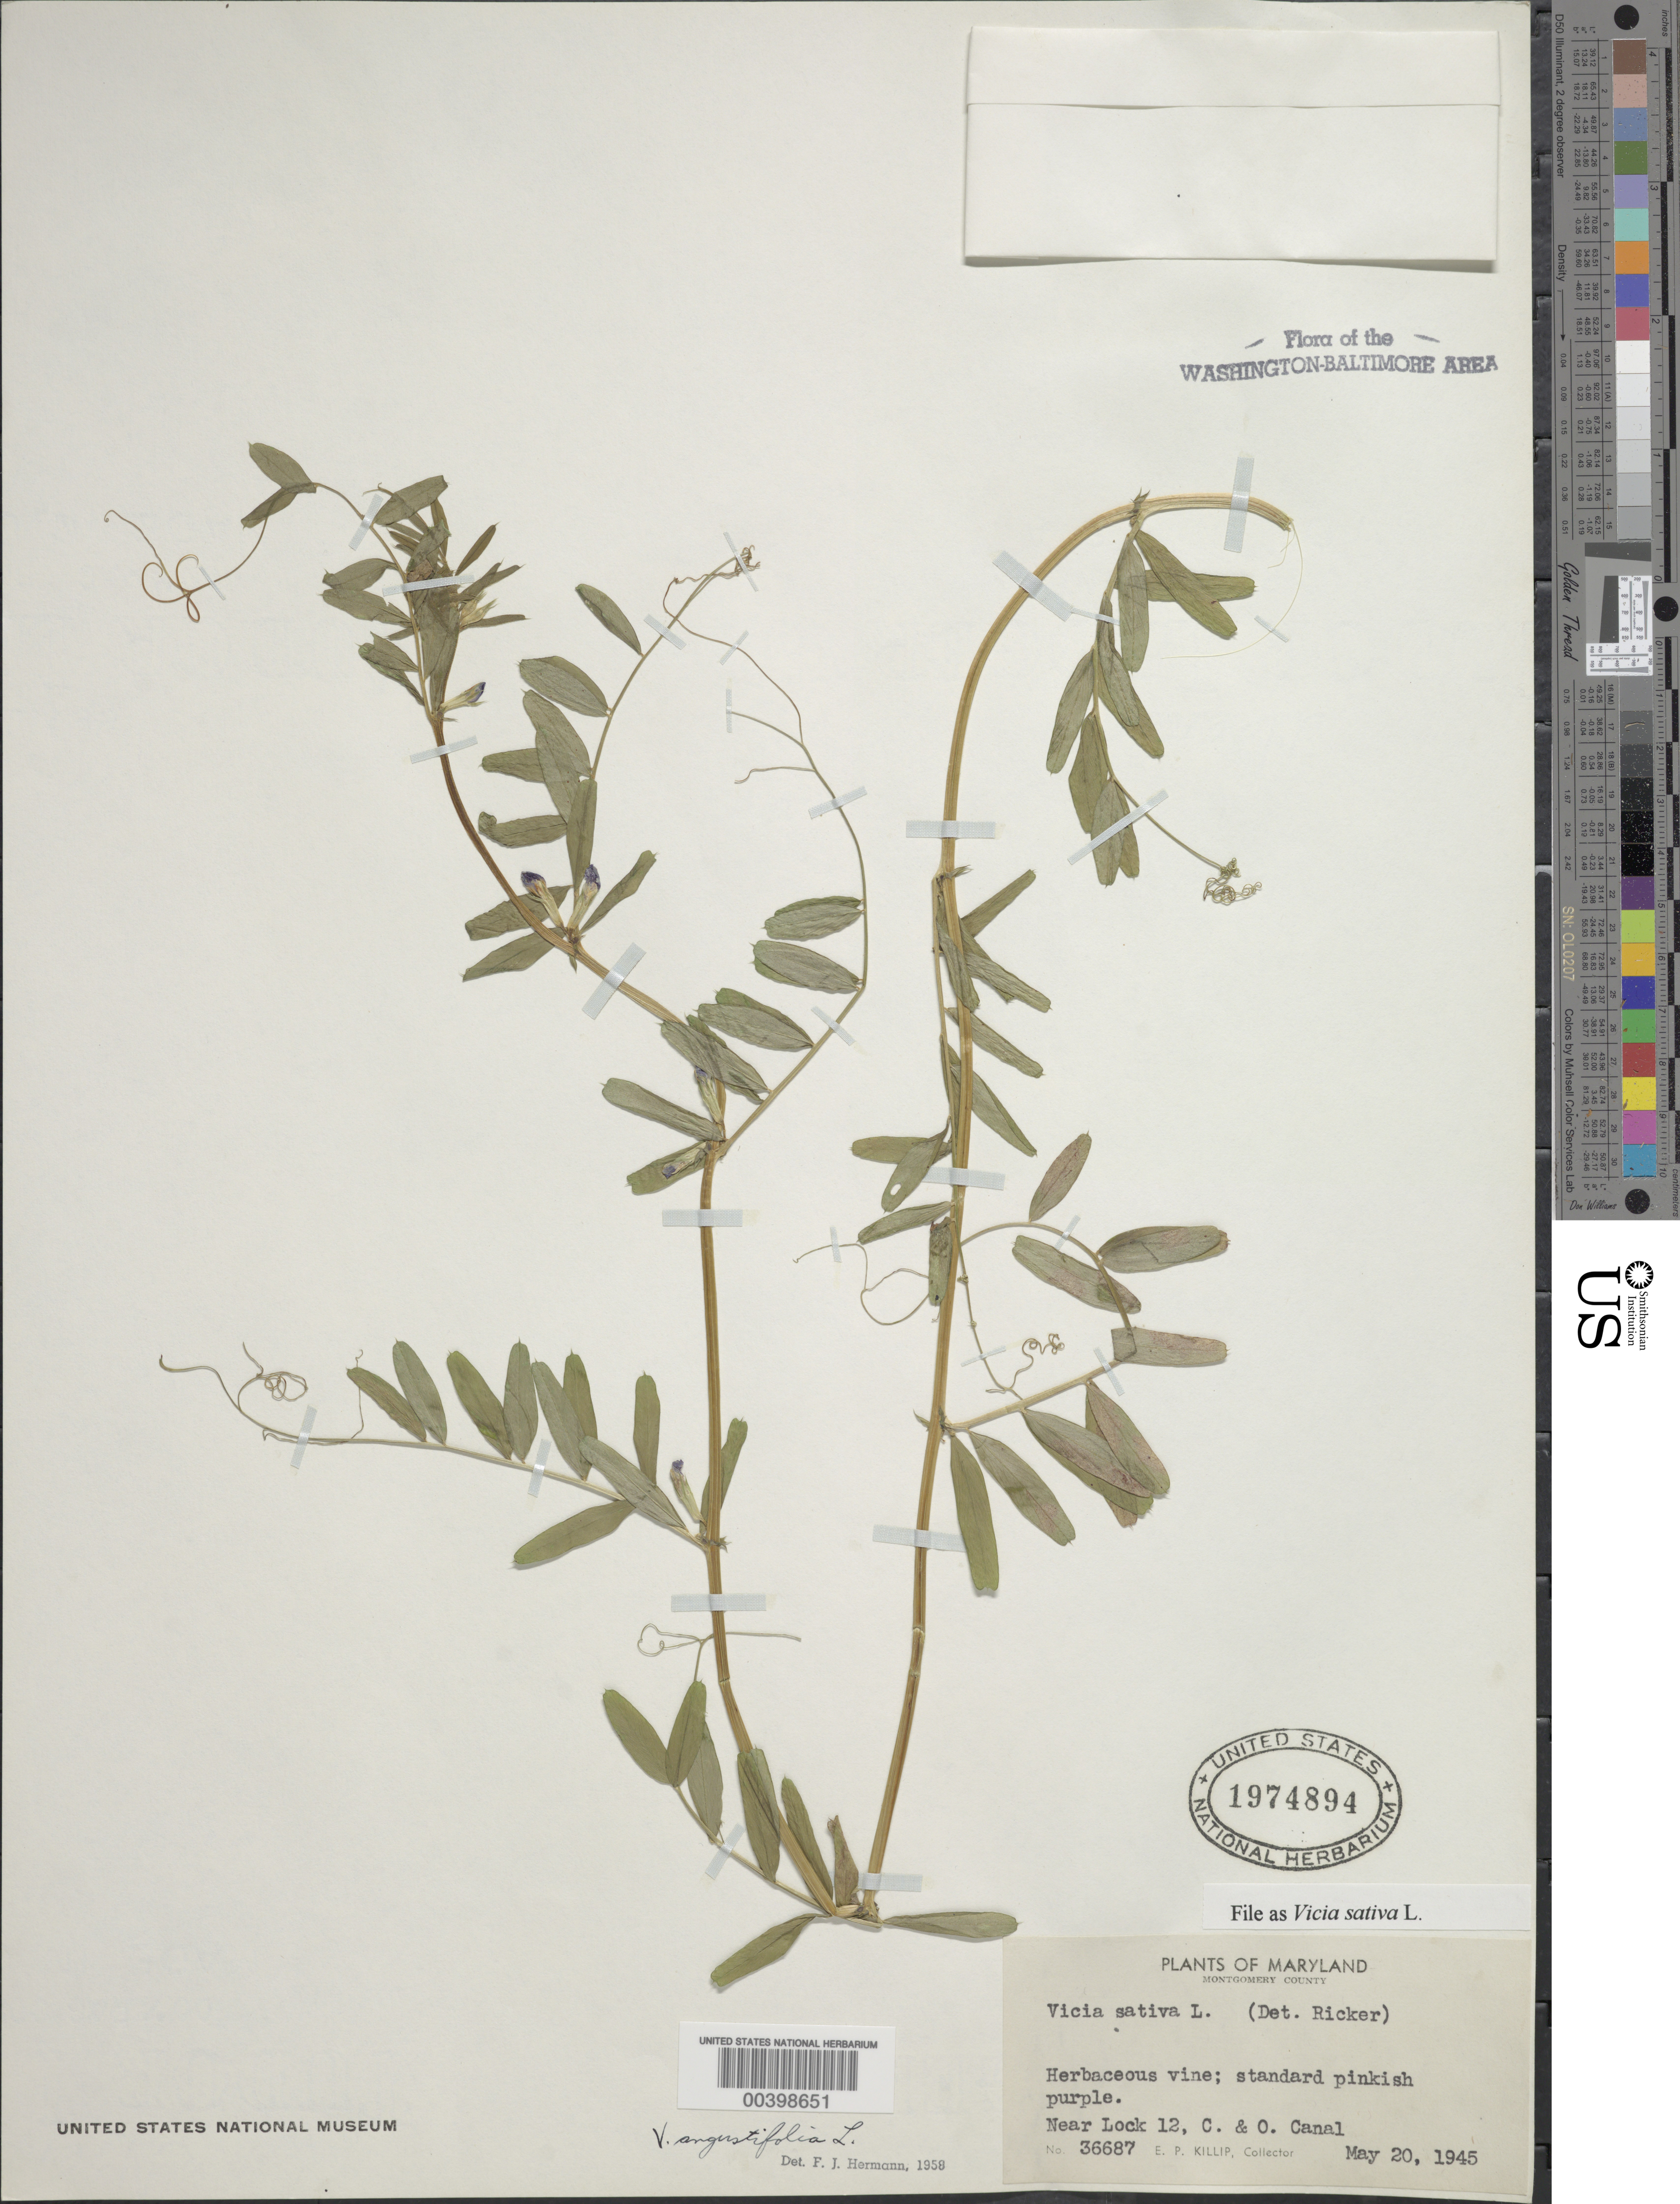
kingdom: Plantae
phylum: Tracheophyta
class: Magnoliopsida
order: Fabales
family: Fabaceae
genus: Vicia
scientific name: Vicia sativa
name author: L.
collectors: E. P. Killip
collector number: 36687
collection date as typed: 20 May 1945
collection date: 1945-05-20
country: United States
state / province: Maryland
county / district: Montgomery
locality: Near Lock 12, C. & O. Canal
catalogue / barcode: US 1974894